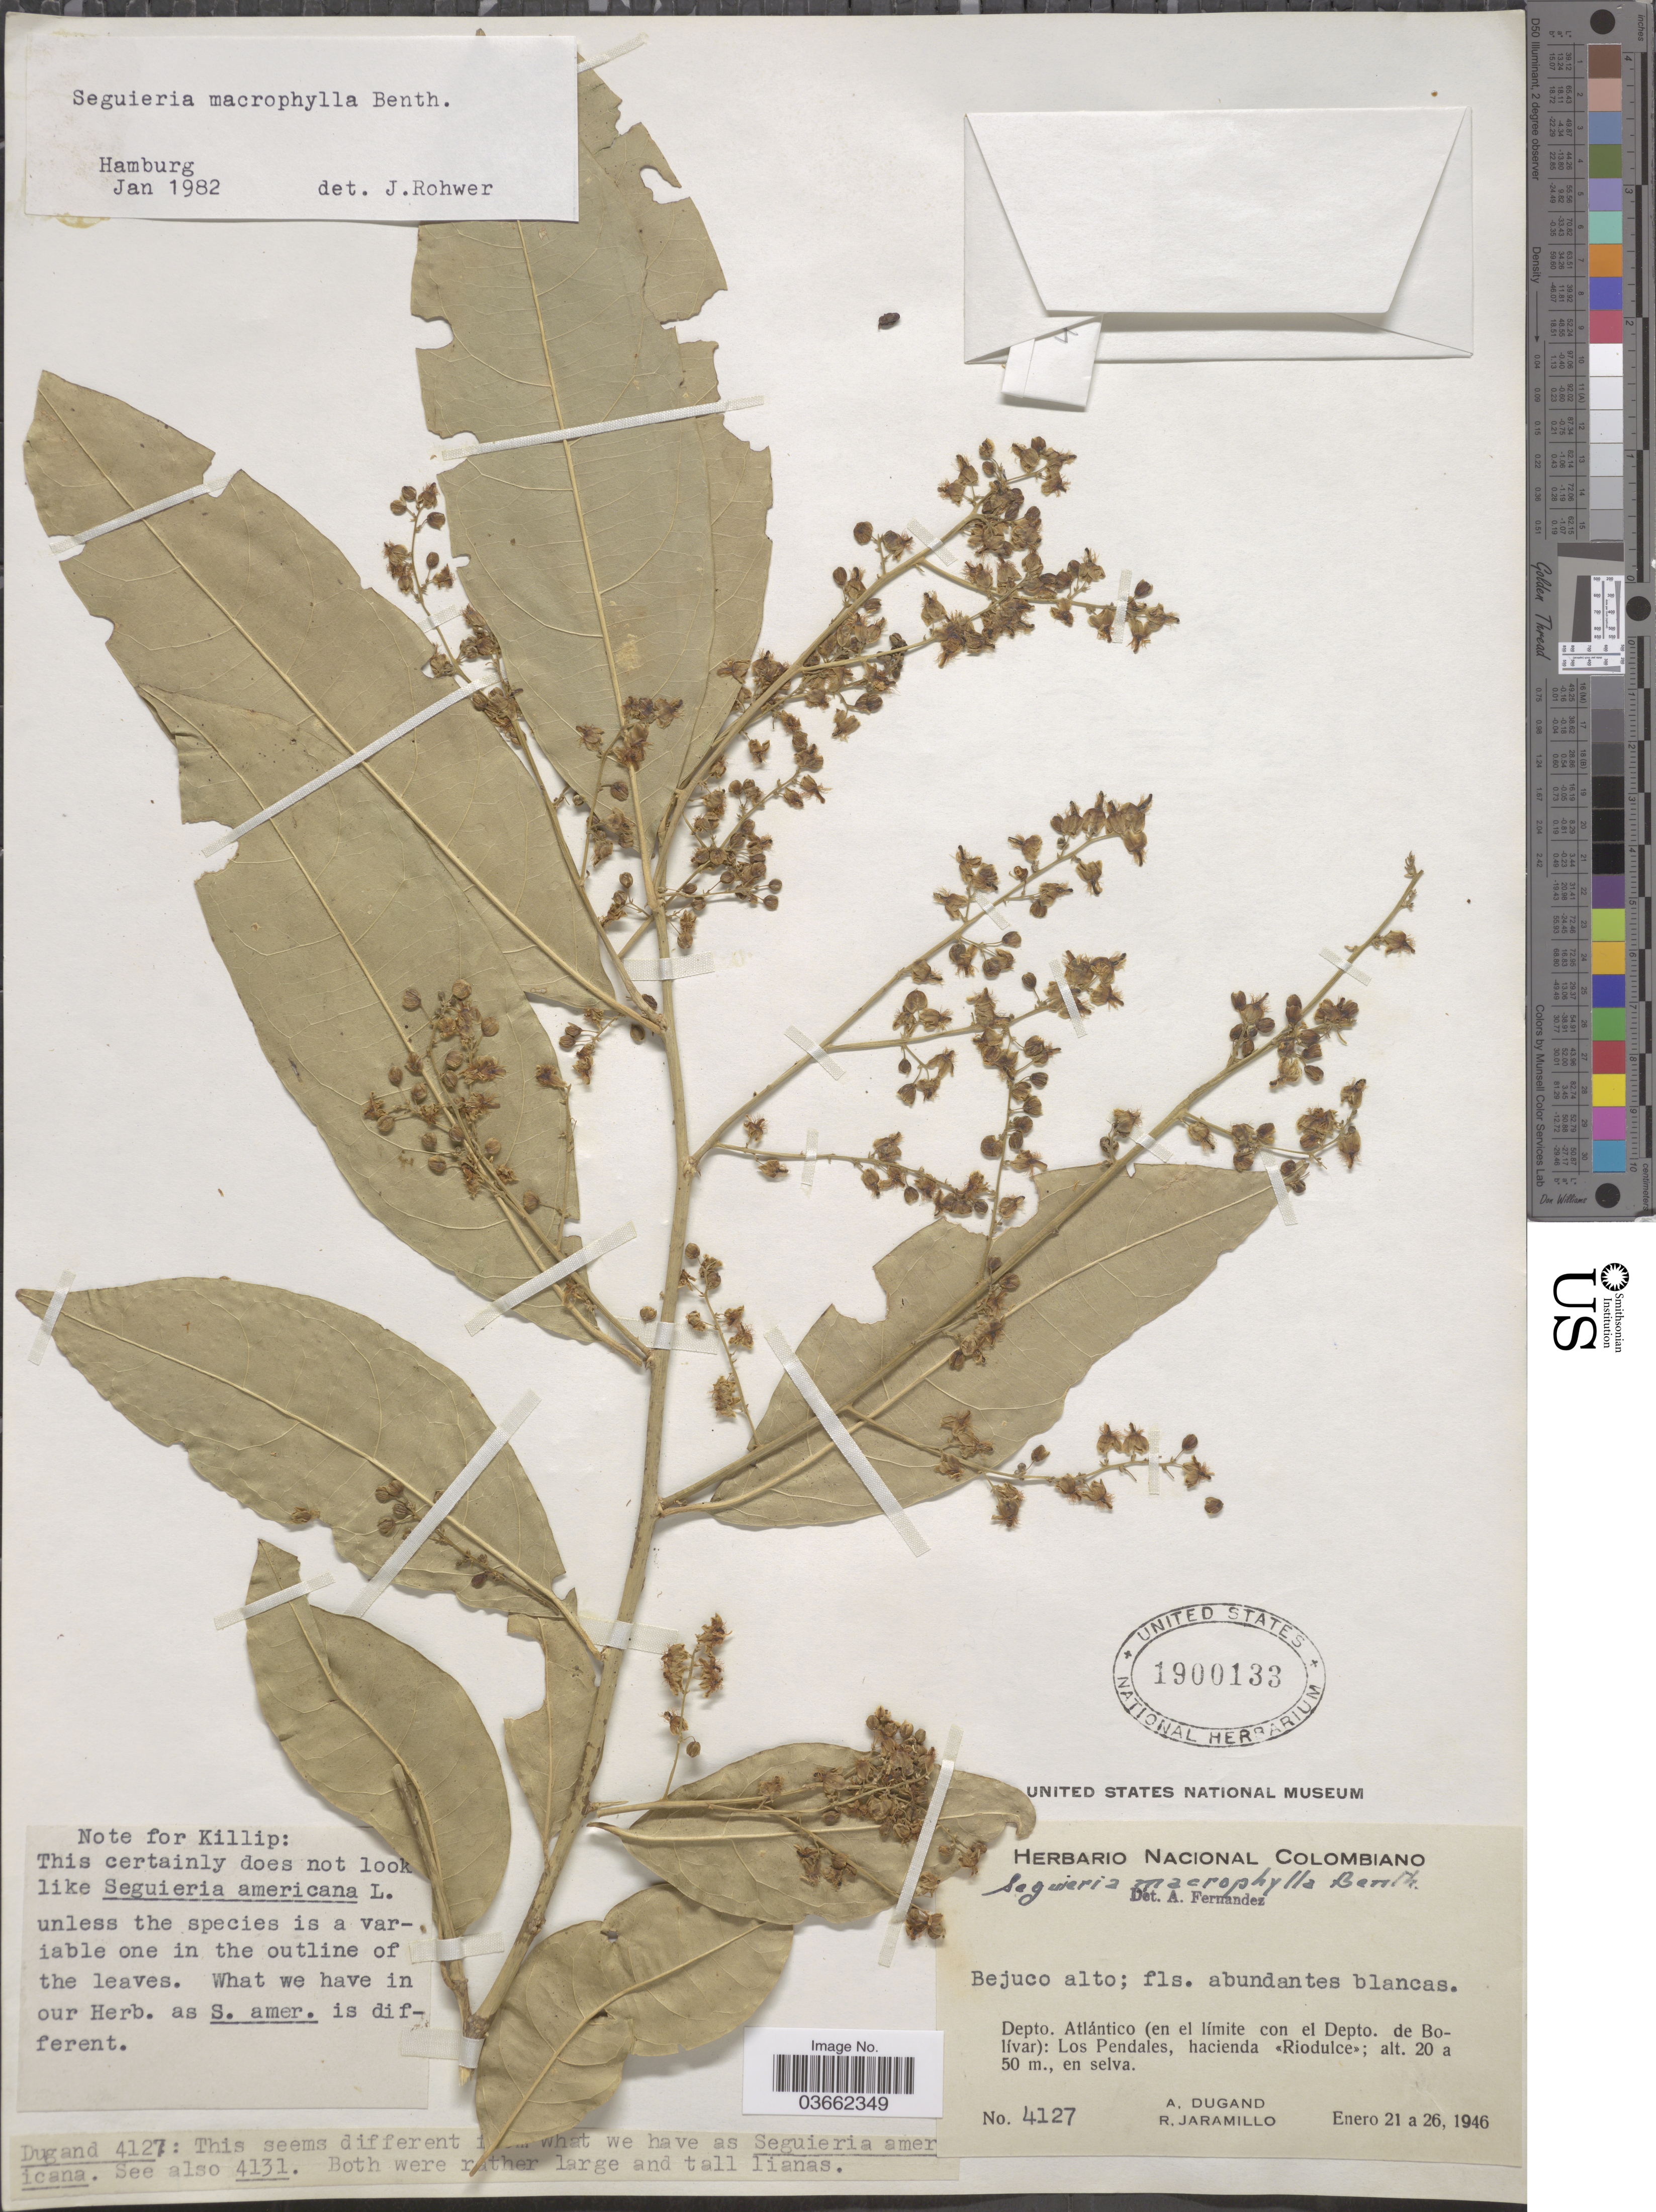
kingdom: Plantae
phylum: Tracheophyta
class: Magnoliopsida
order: Caryophyllales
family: Phytolaccaceae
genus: Seguieria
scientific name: Seguieria macrophylla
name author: Benth.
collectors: A. Dugand & R. Jaramillo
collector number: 4127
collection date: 1946-01-21/1946-01-26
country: Colombia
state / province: Atlántico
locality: Depto. Atlántico (en el límite con el Depto. de Bolívar): Los Pendales, hacienda <<Riodulce>>.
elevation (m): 20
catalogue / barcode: US 1900133